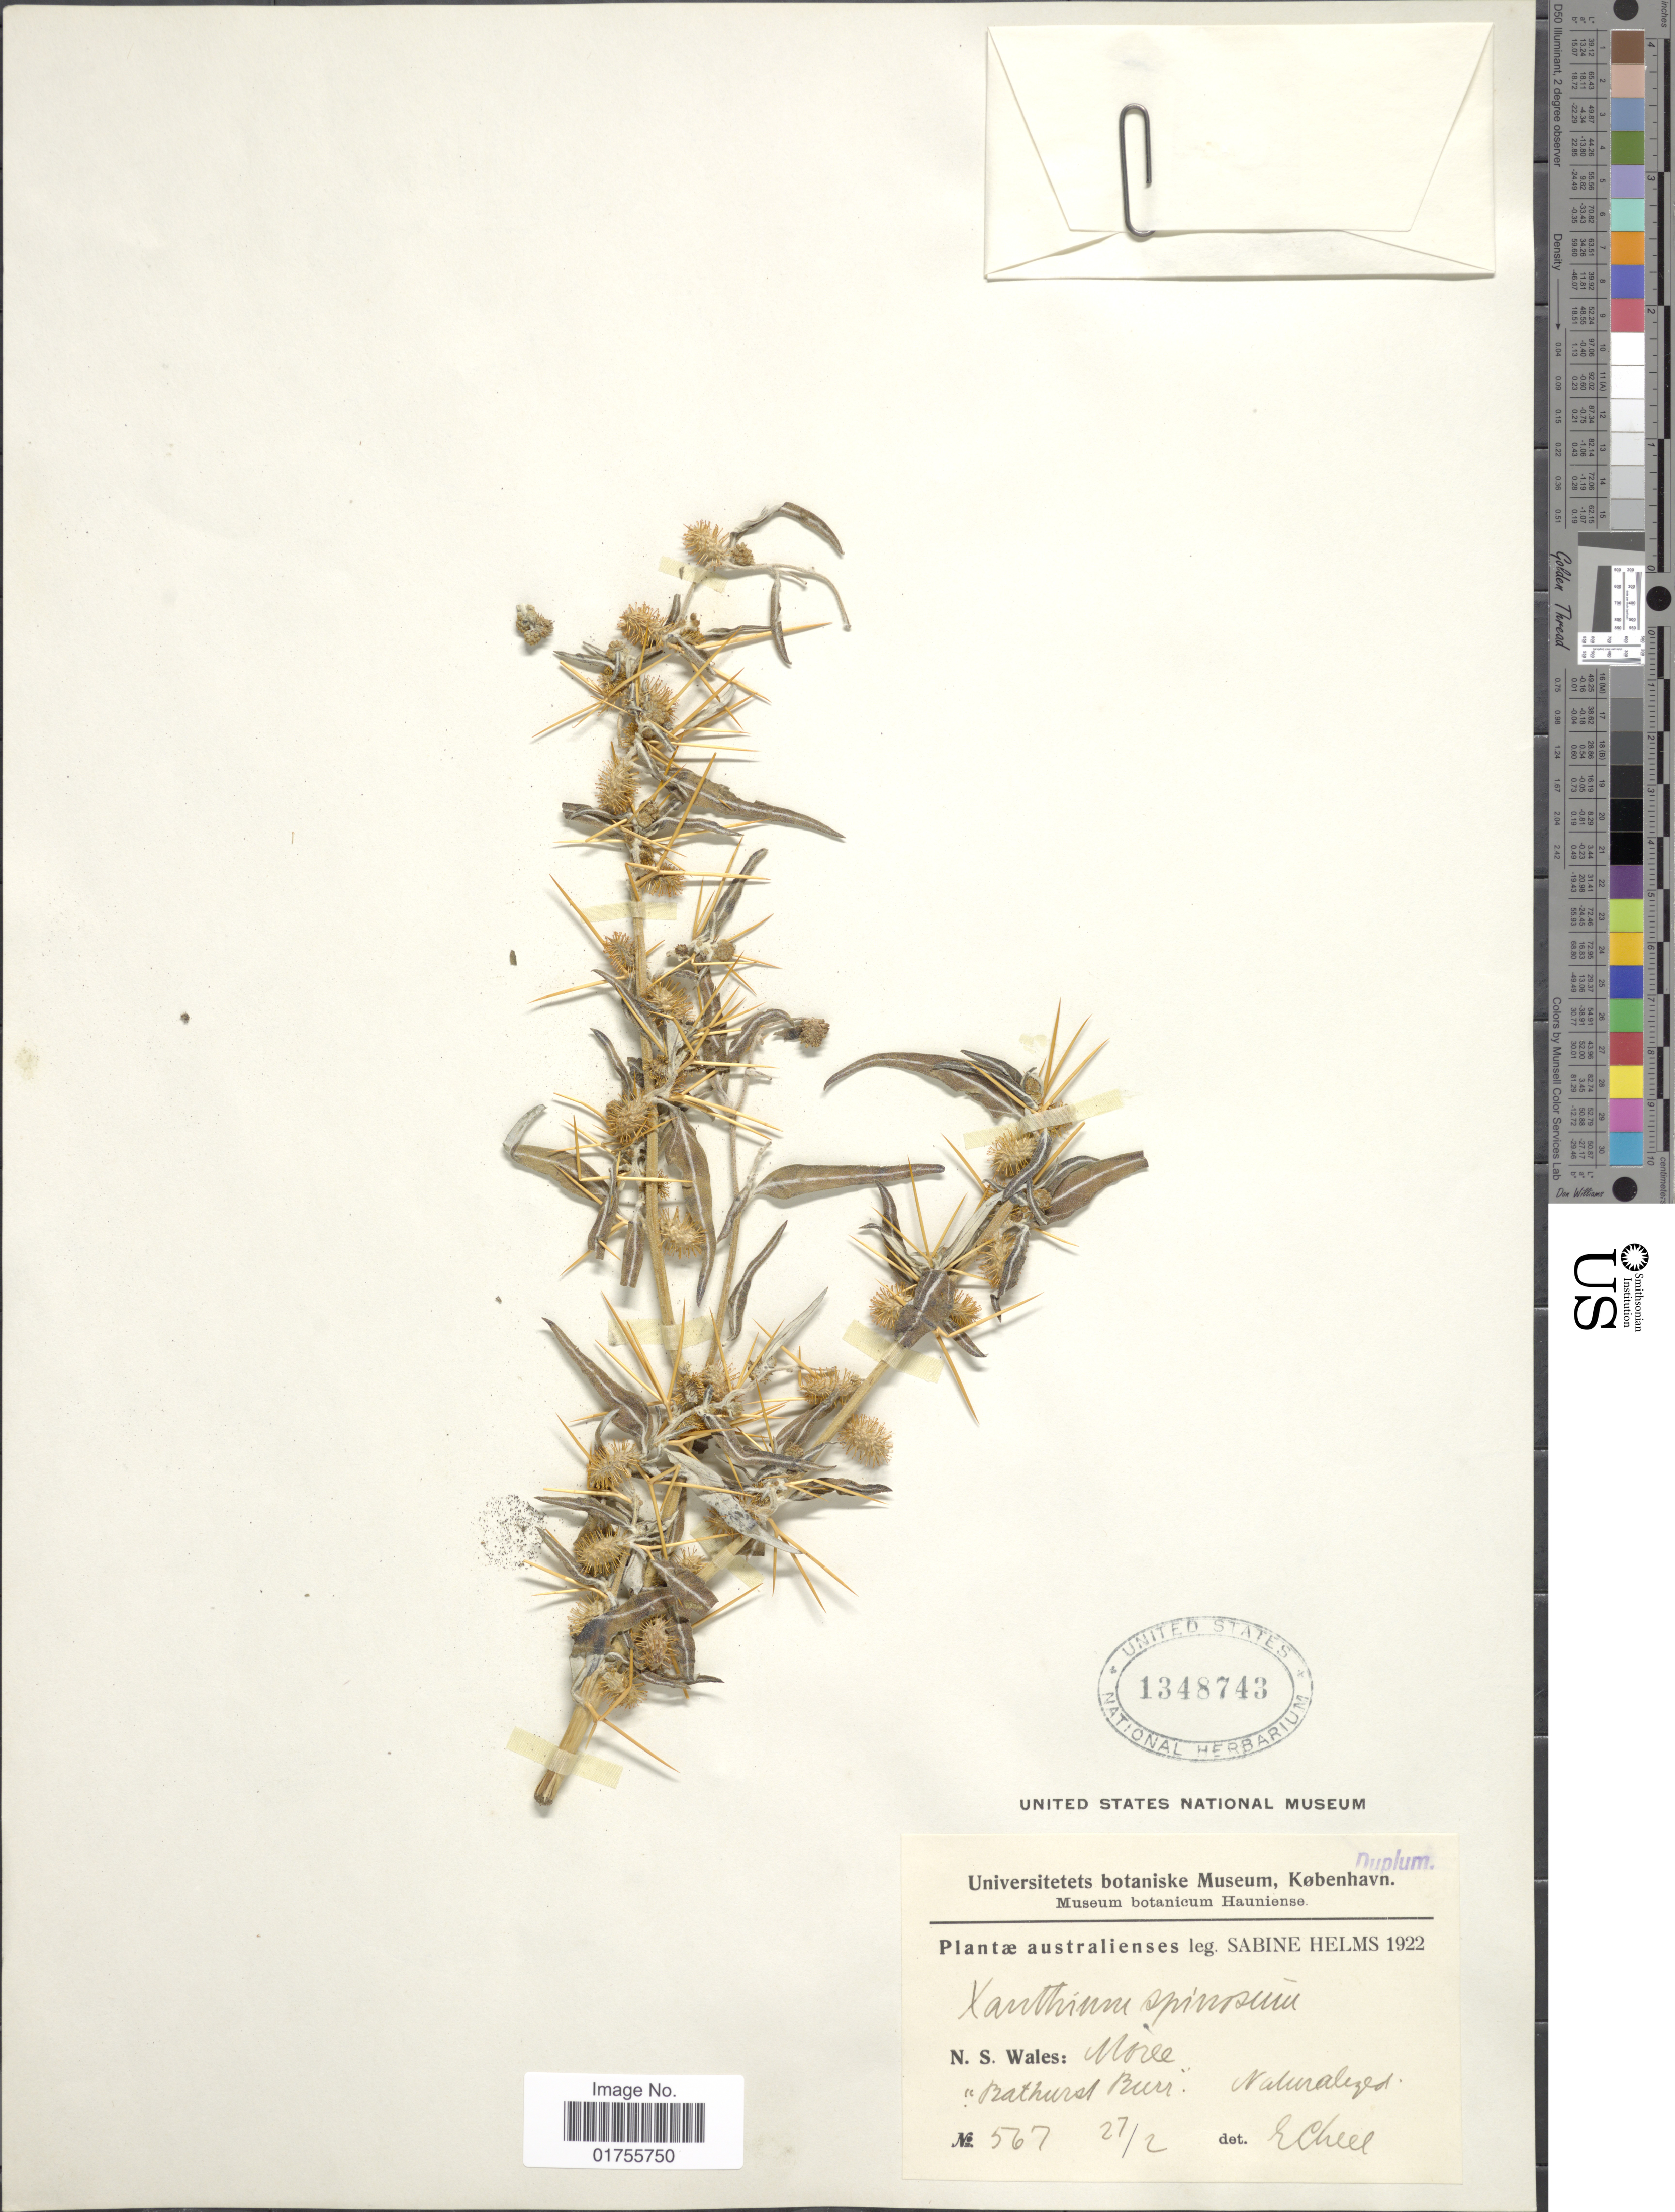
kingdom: Plantae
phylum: Tracheophyta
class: Magnoliopsida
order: Asterales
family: Asteraceae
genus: Xanthium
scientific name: Xanthium spinosum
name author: L.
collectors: S. Helms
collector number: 567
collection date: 1922-02-27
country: Australia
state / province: New South Wales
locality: Noree 'Bathurst Burr' Naturalized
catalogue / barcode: US 1348743